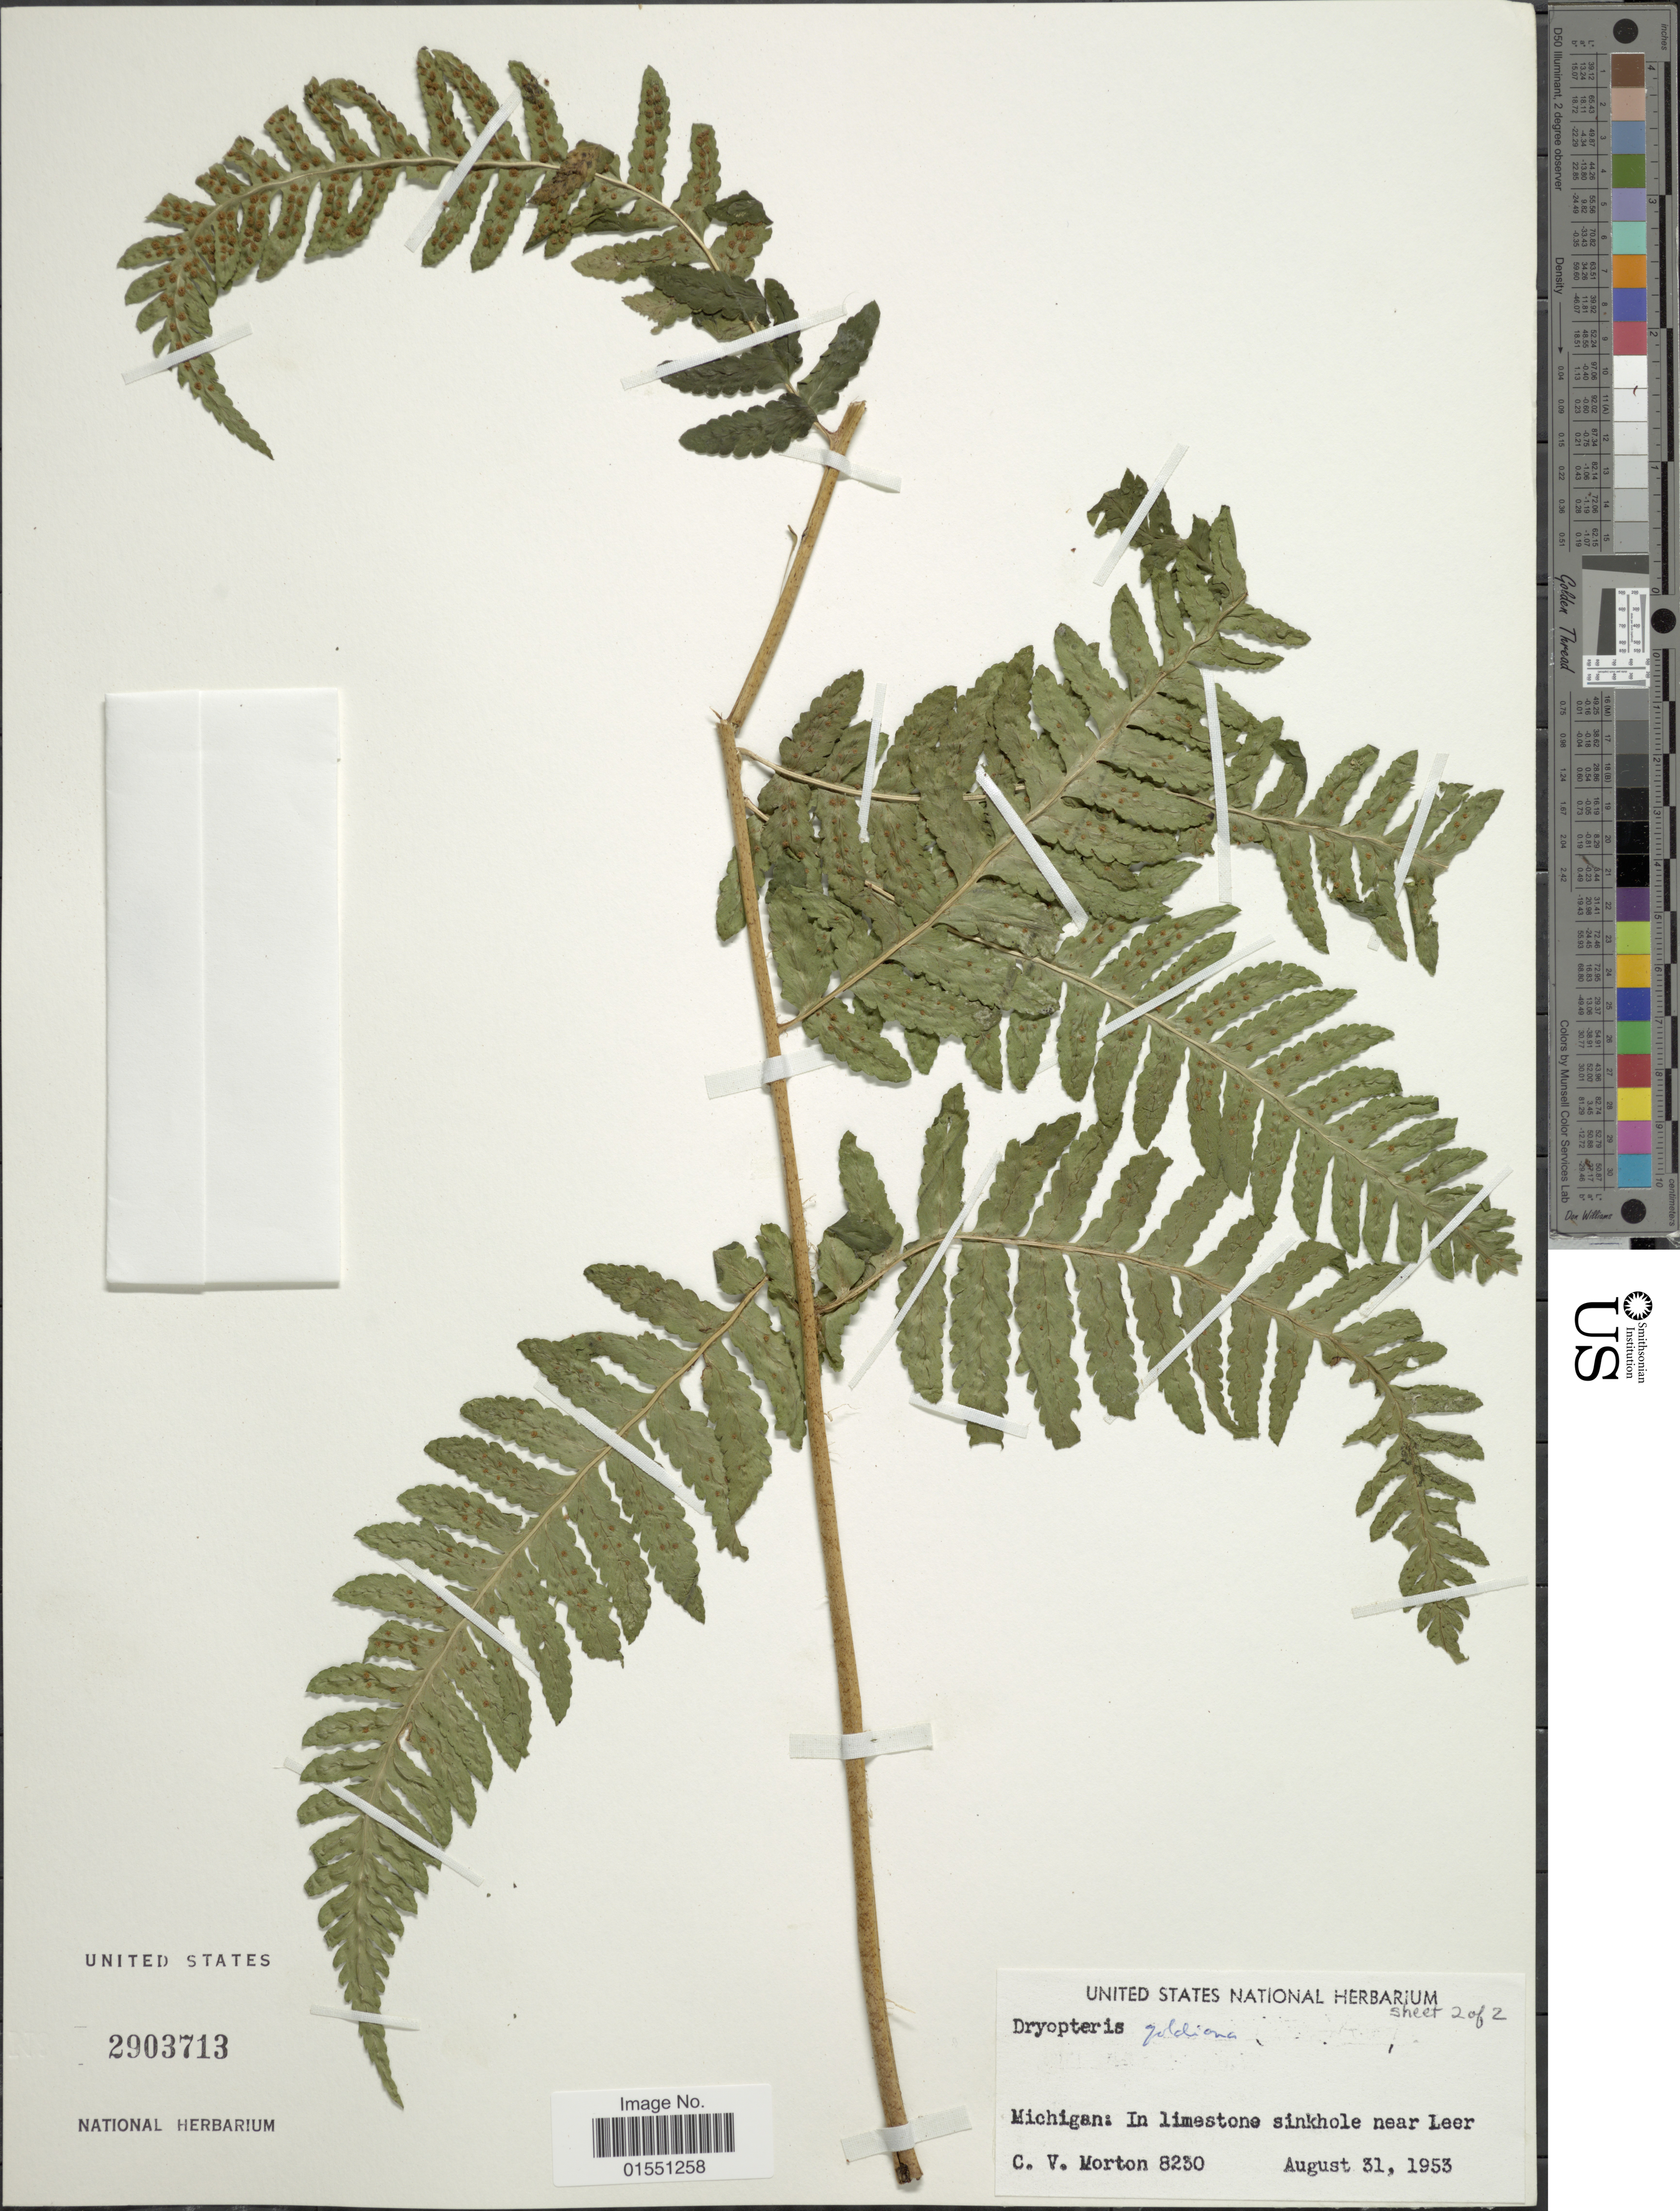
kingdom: Plantae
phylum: Tracheophyta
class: Polypodiopsida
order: Polypodiales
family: Dryopteridaceae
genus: Dryopteris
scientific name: Dryopteris goldiana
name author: (Hook. ex Goldie) A. Gray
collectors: C. V. Morton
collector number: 8230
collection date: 1953-08-31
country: United States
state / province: Michigan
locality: In limestone sinkhole near Leer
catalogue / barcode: US 2903713